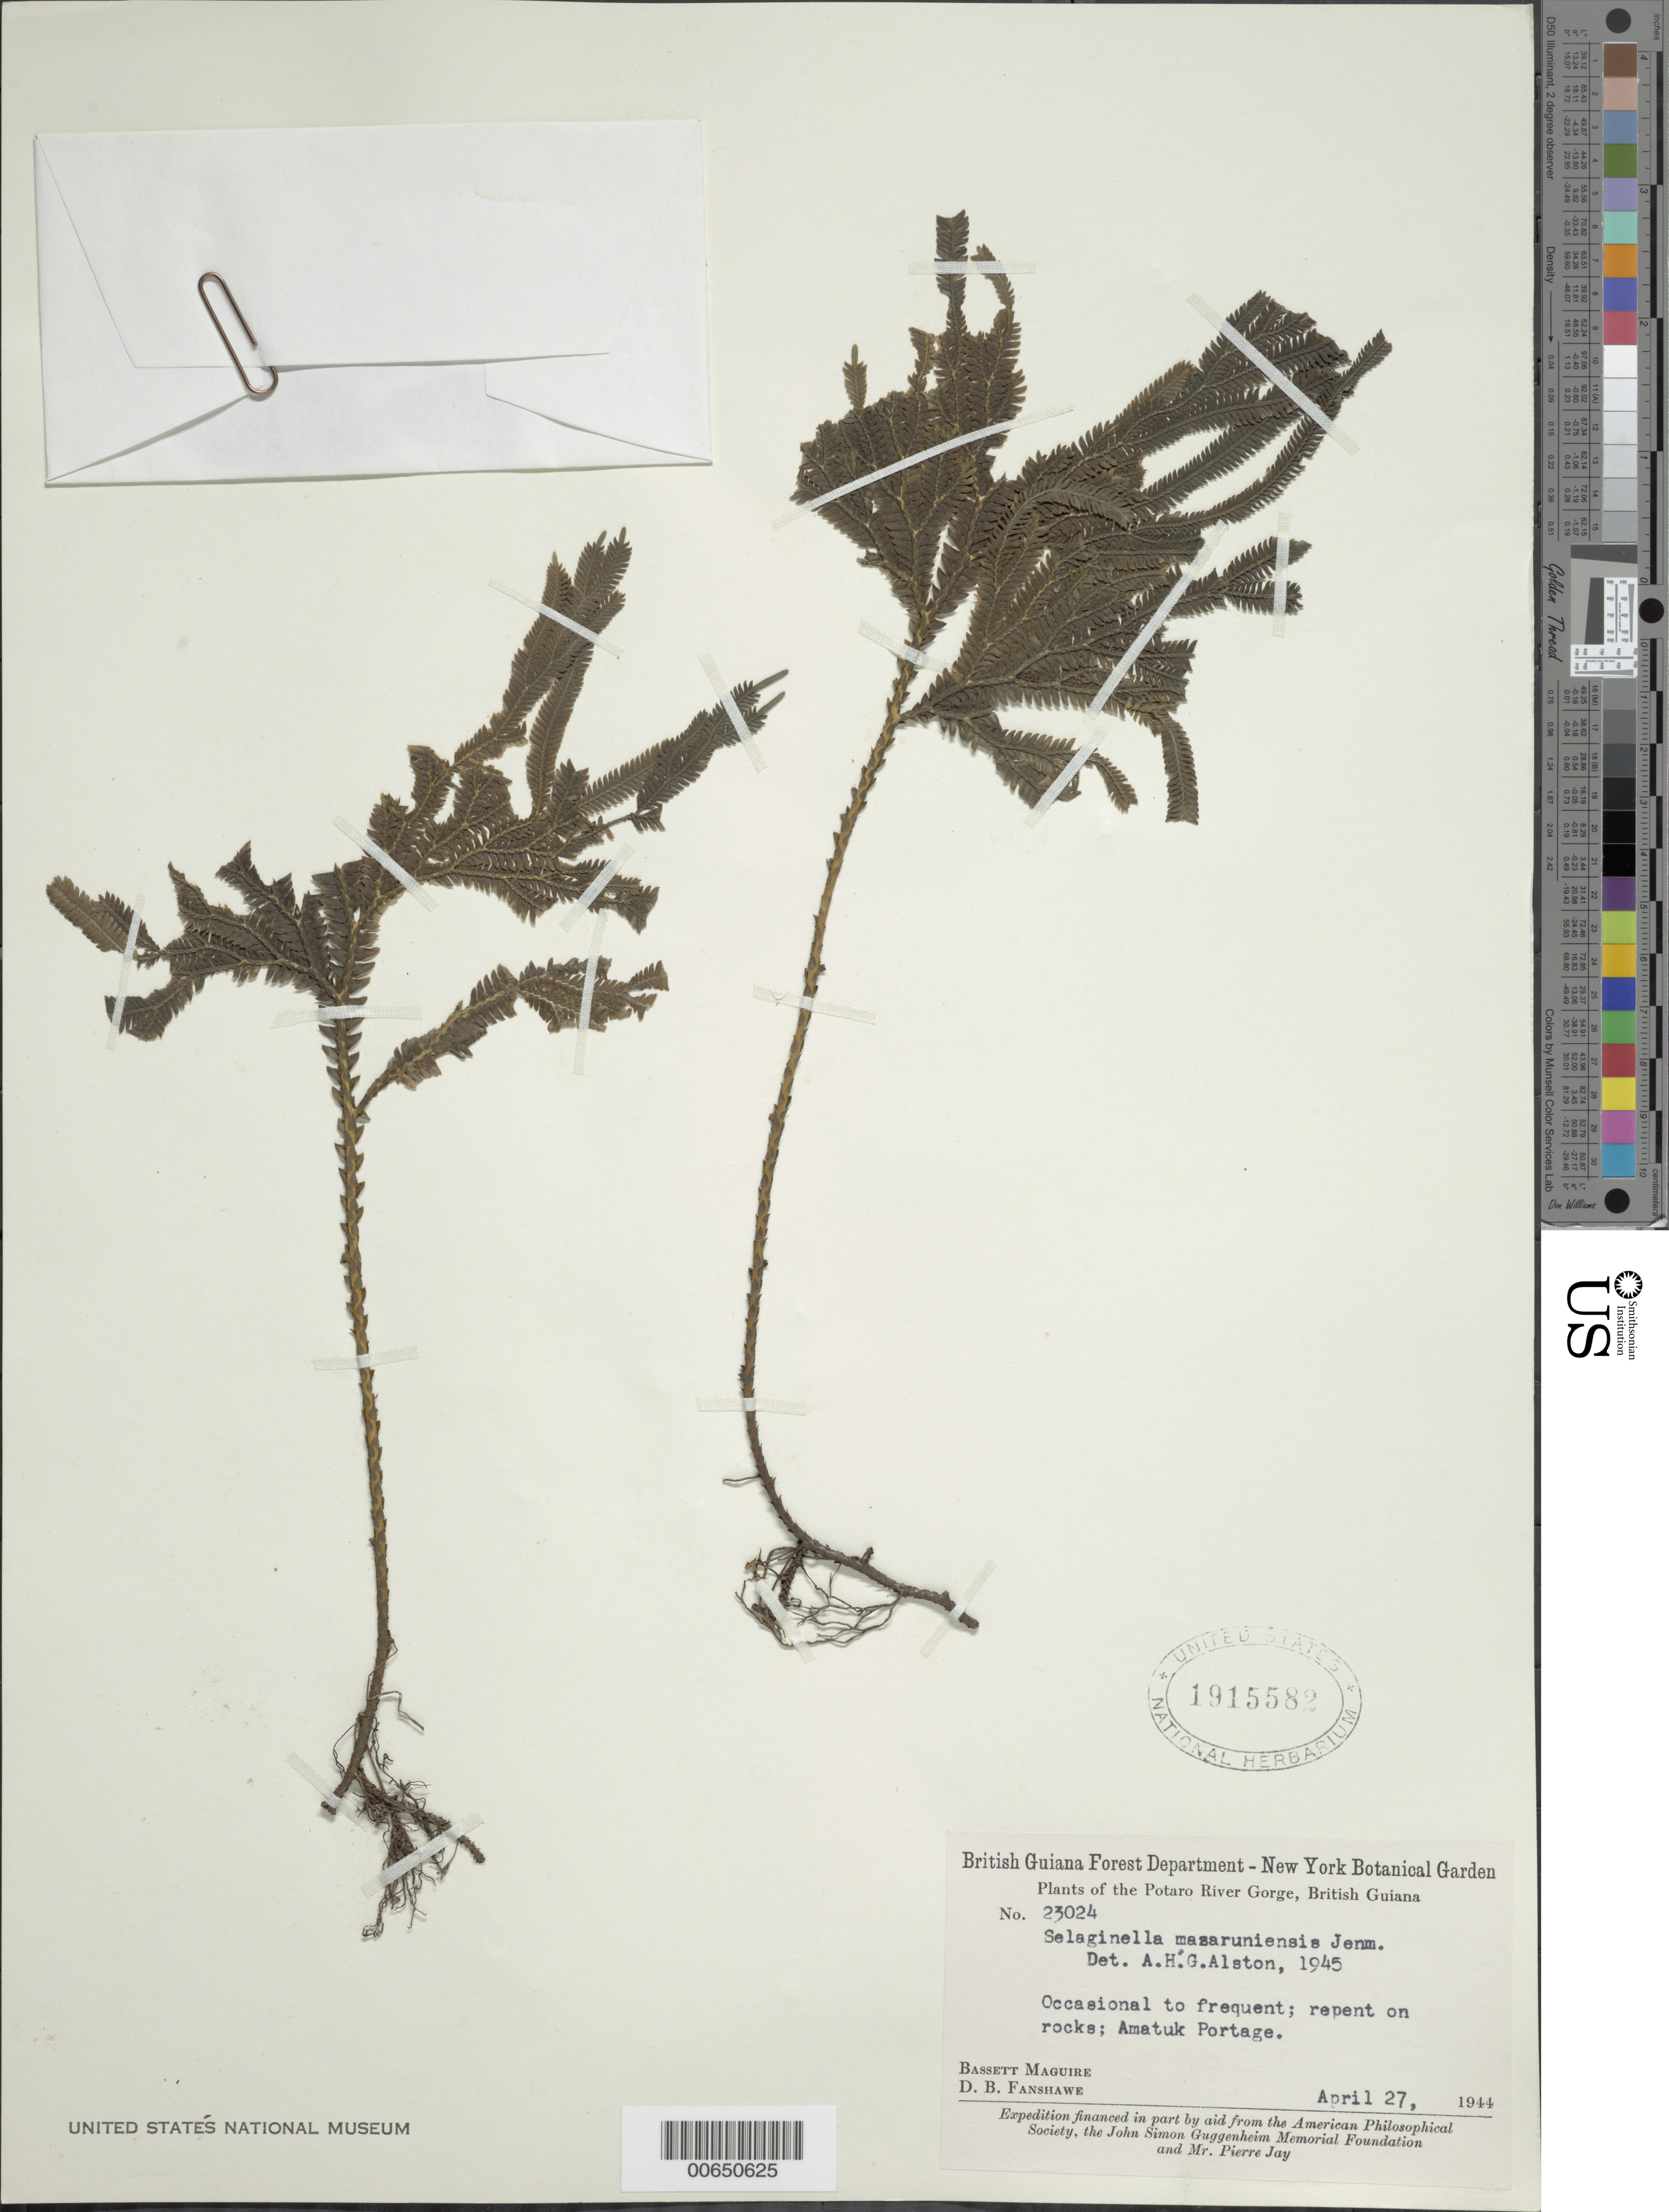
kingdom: Plantae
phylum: Tracheophyta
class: Lycopodiopsida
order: Selaginellales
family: Selaginellaceae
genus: Selaginella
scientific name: Selaginella mazaruniensis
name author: Jenman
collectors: B. Maguire & D. B. Fanshawe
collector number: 23024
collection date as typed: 27-Apr-44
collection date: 1944-04-27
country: Guyana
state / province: Potaro-Siparuni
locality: Amatuk Portage, Potaro River Gorge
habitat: On rocks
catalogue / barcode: US 1915582